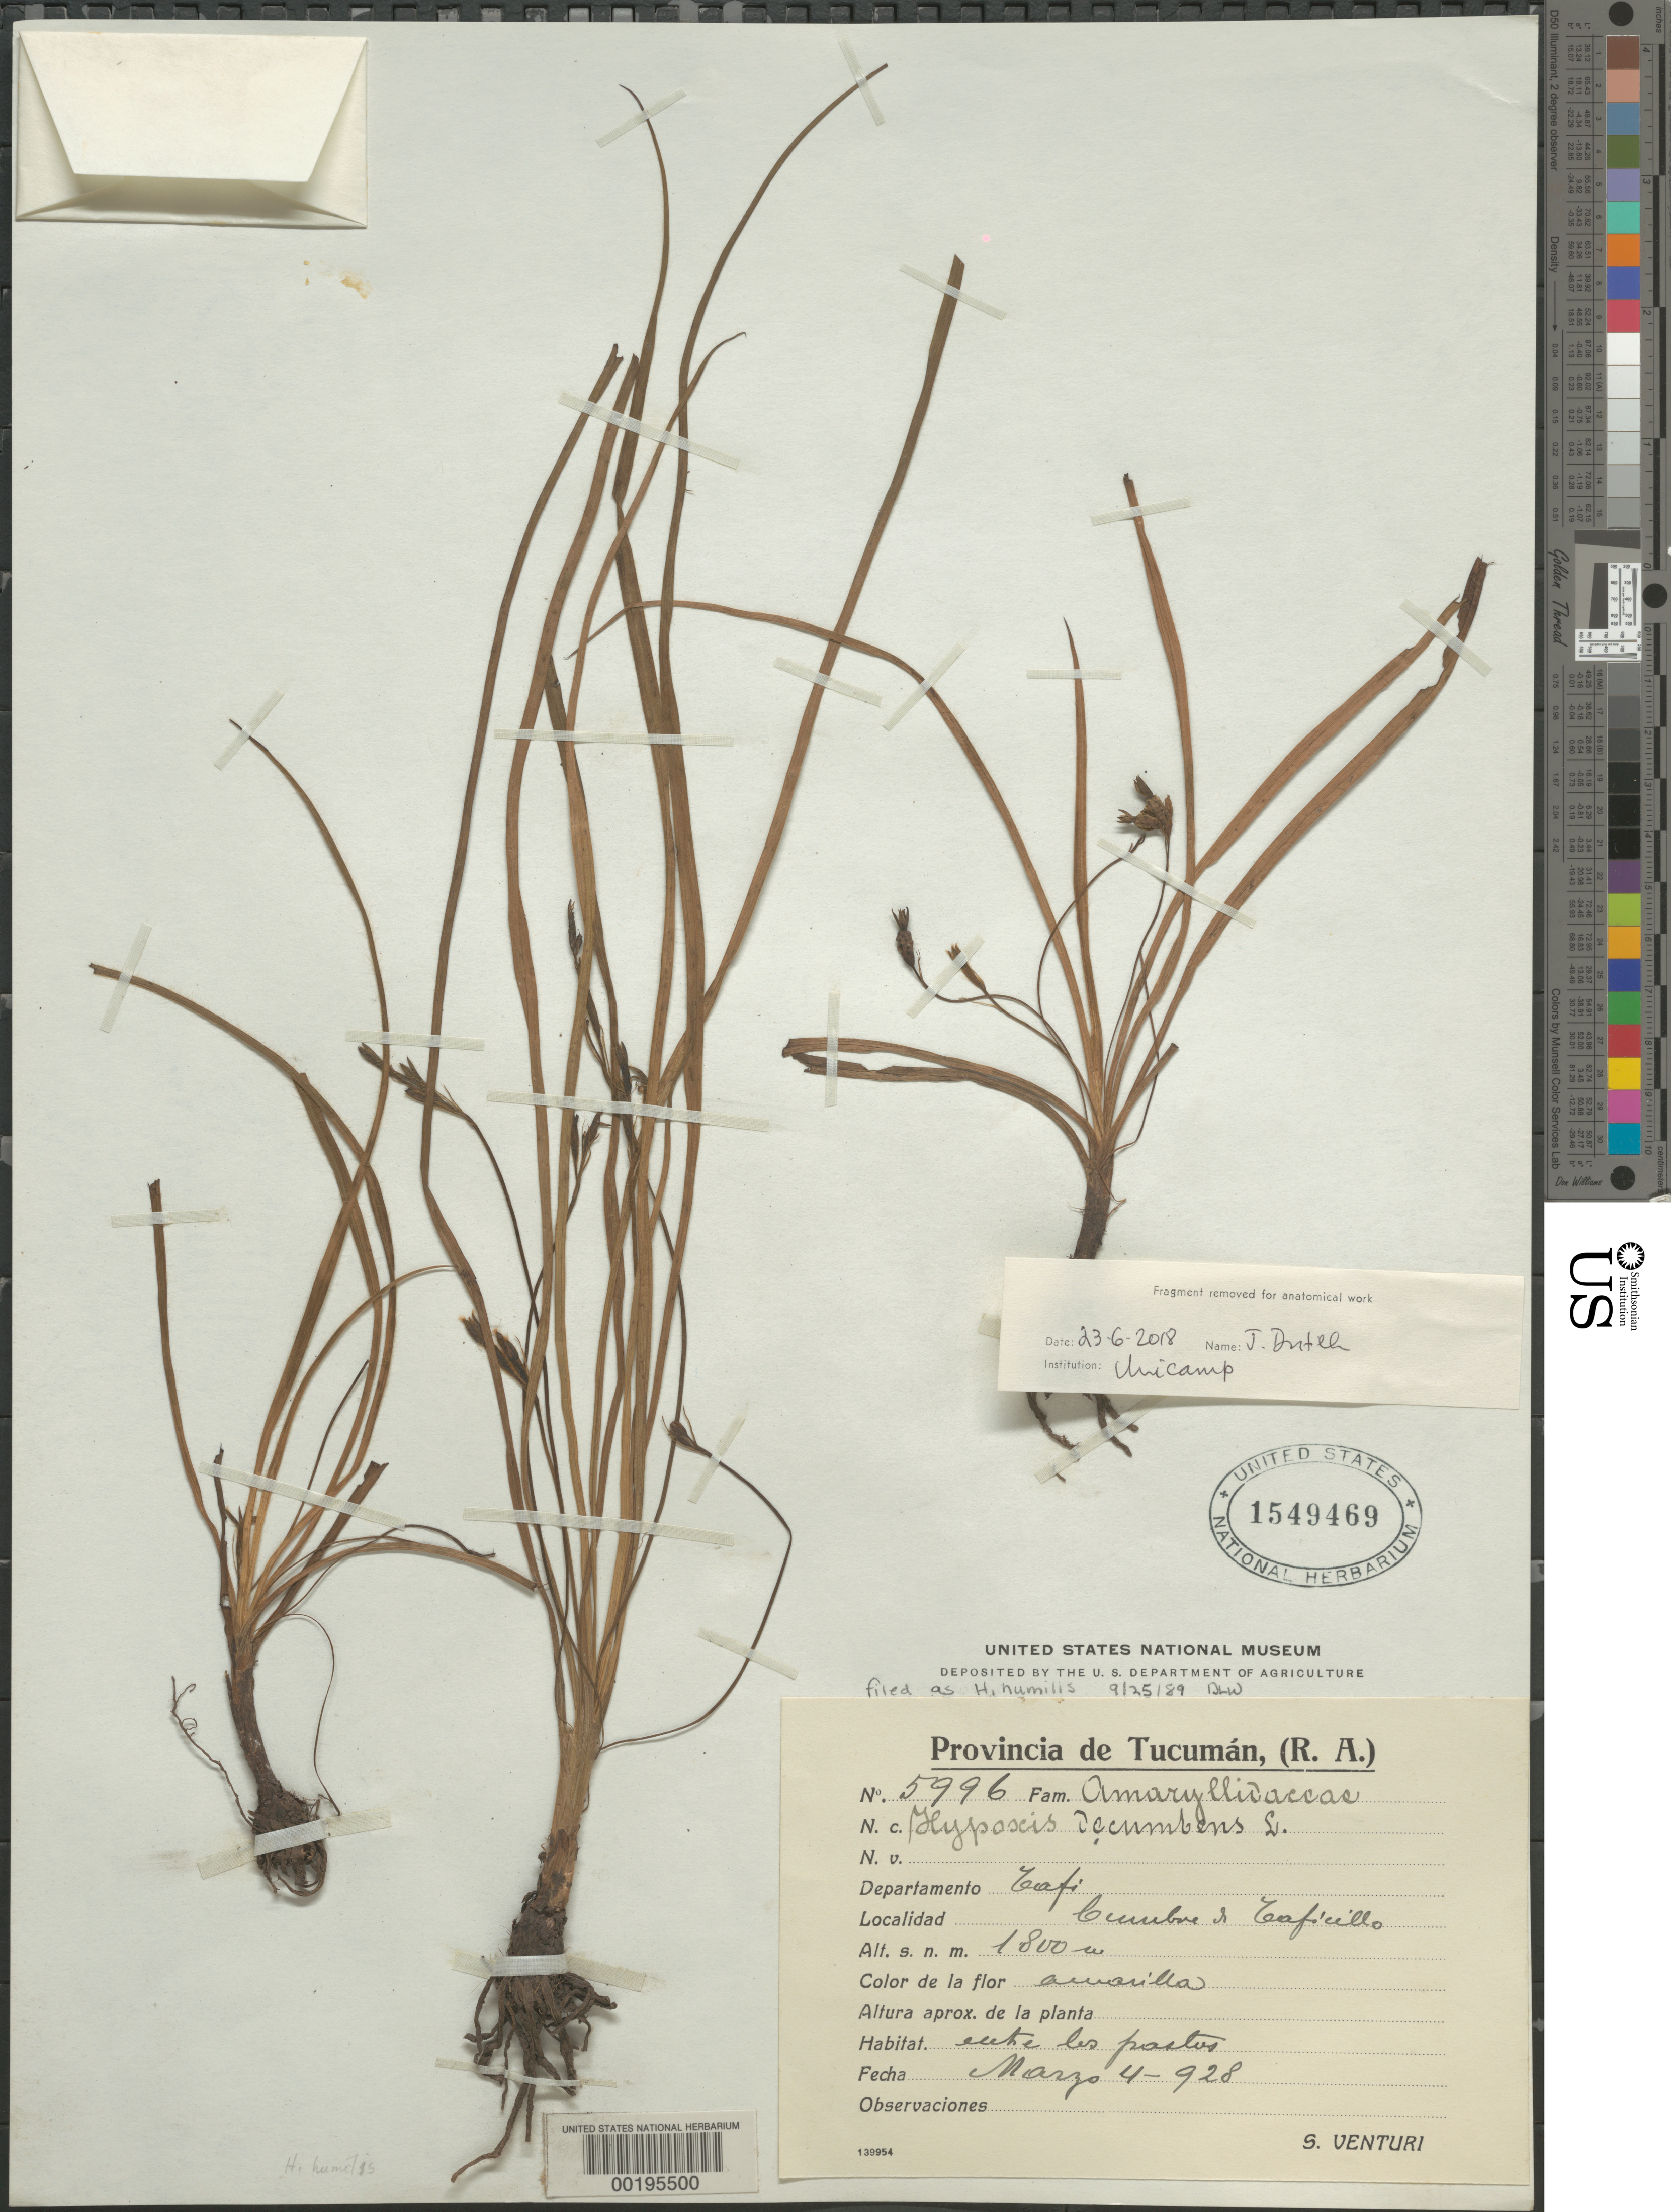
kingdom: Plantae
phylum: Tracheophyta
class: Liliopsida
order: Asparagales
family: Hypoxidaceae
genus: Hypoxis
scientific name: Hypoxis humilis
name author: Tharp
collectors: S. Venturi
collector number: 5996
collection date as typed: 04 Mar 1928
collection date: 1928-03-04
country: Argentina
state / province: Tucumán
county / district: Tafí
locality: Cumbre and Taficillo, between two pastures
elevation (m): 1800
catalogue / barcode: US 1549469